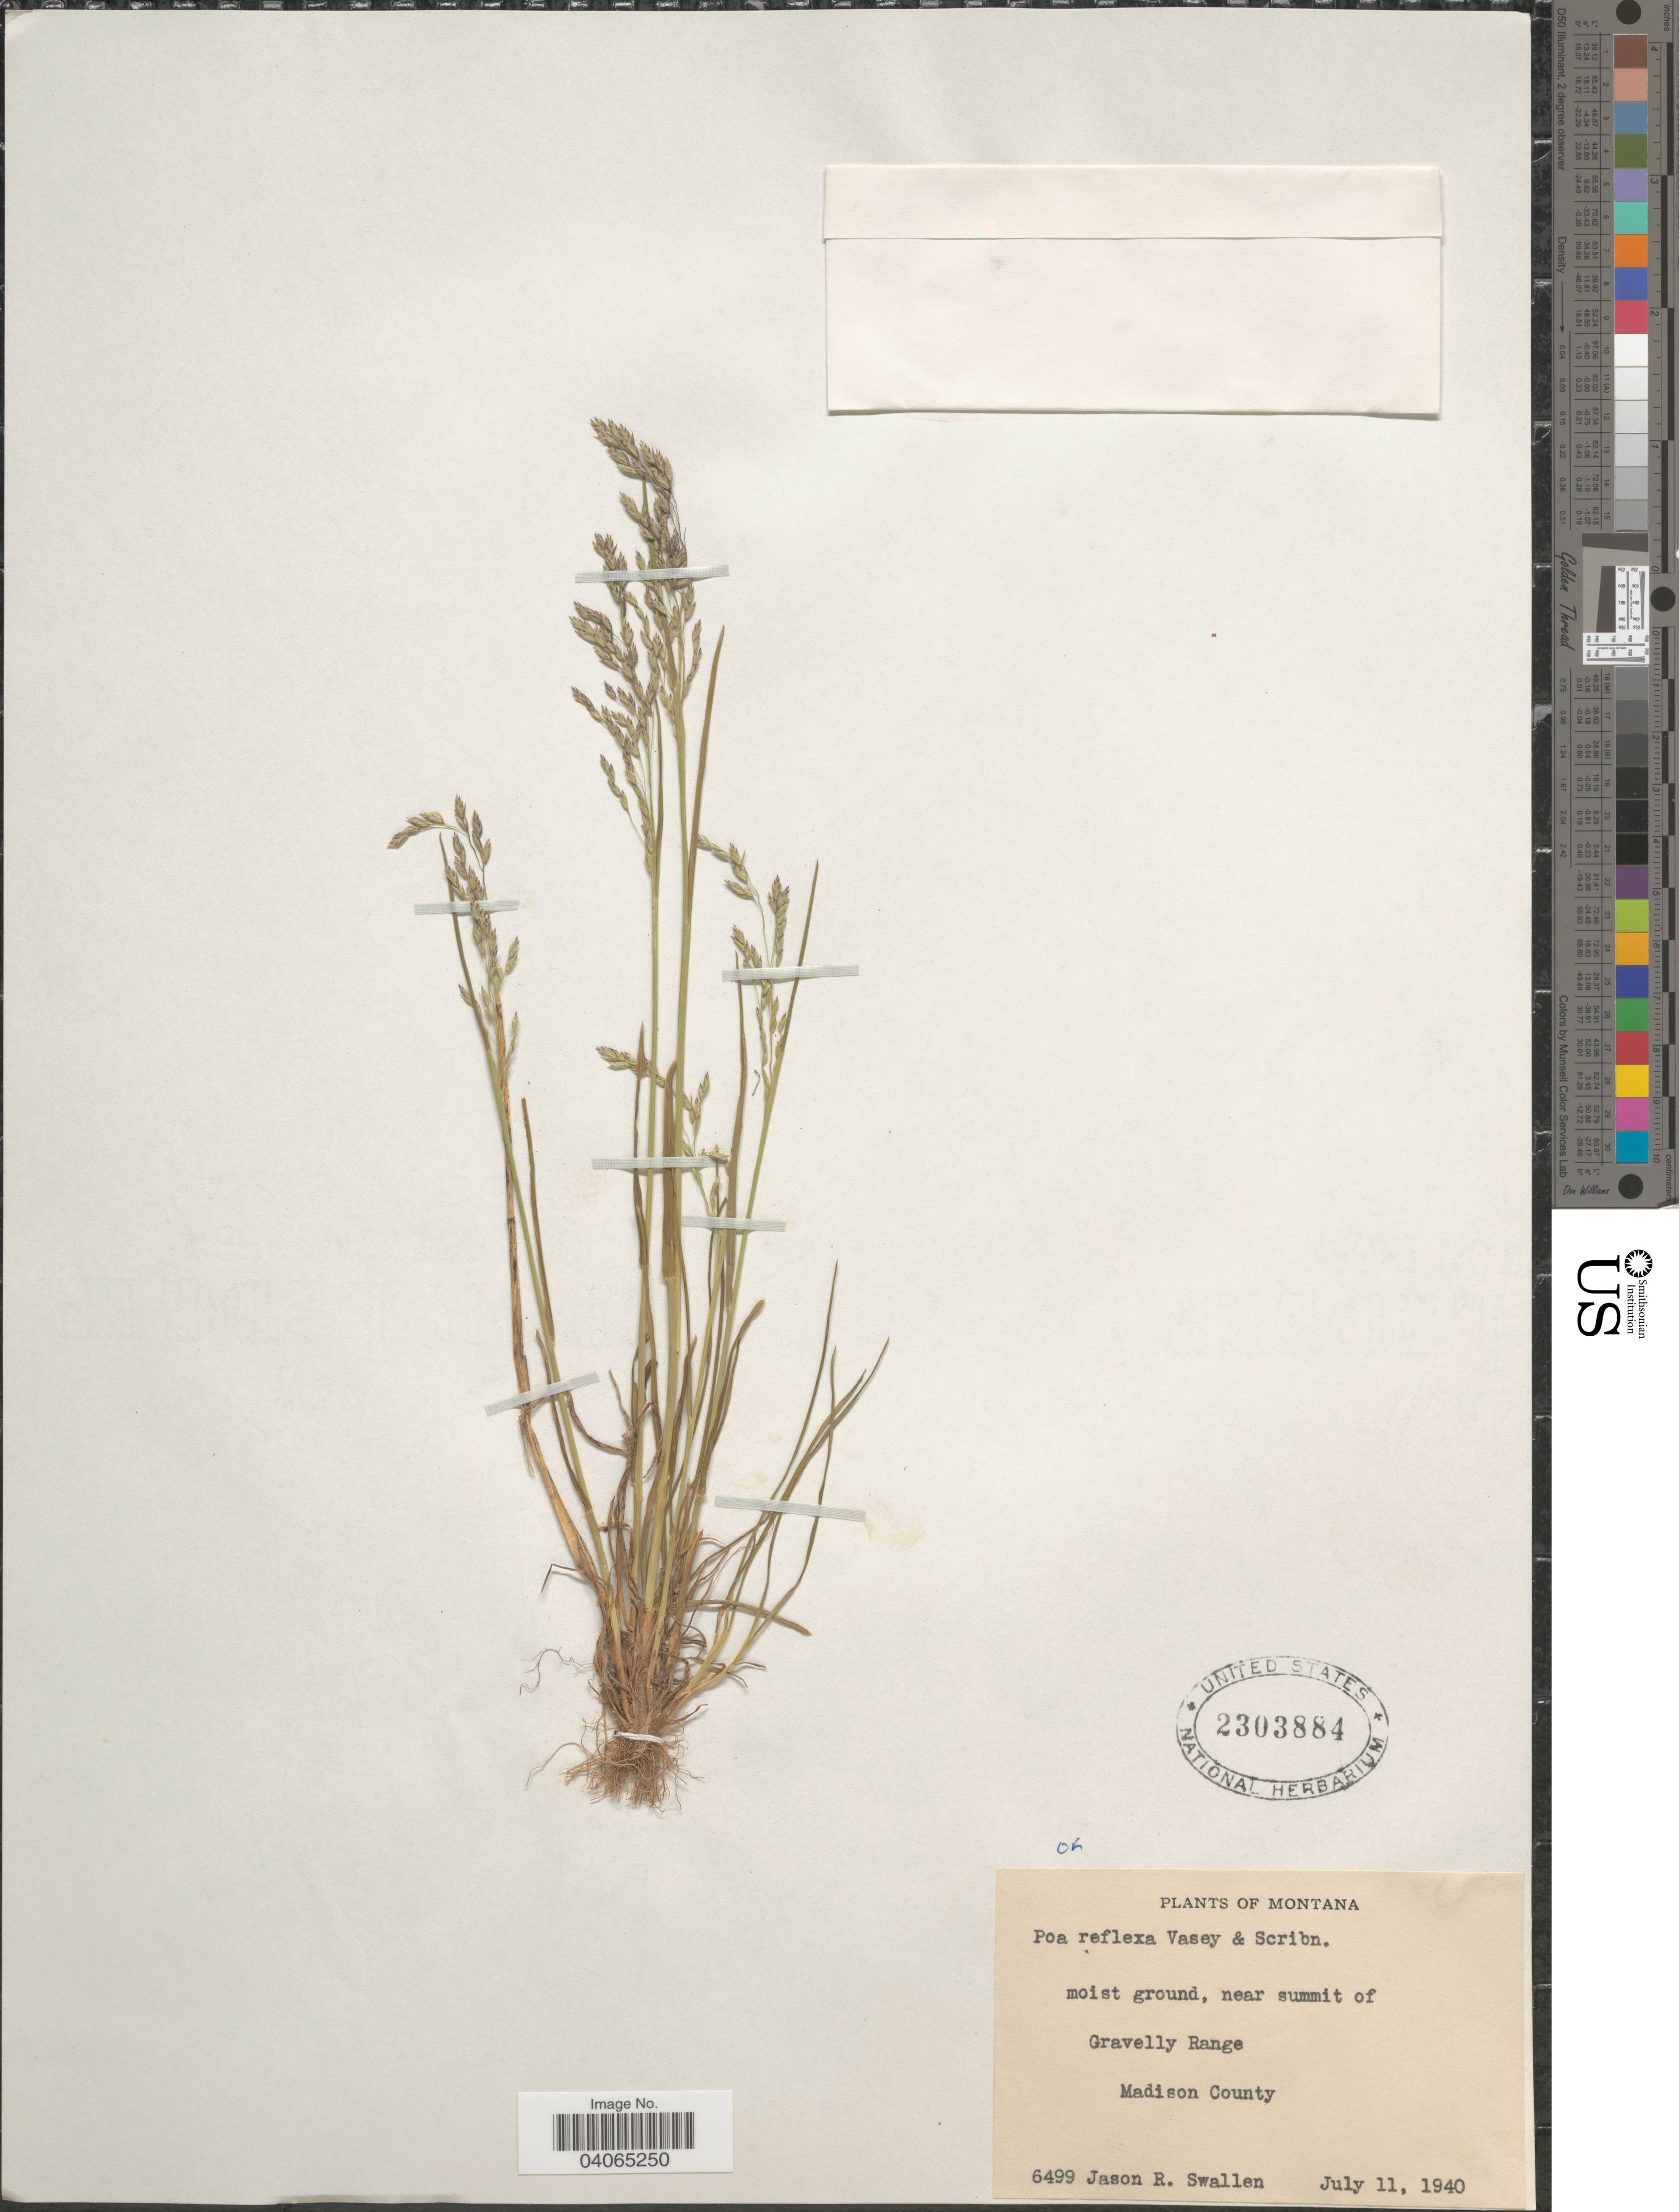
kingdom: Plantae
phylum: Tracheophyta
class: Liliopsida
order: Poales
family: Poaceae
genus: Poa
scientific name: Poa reflexa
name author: Vasey & Scribn.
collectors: J. R. Swallen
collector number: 6499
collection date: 1940-07-11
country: United States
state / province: Montana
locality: Moist ground, near summit of Gravelly Range, Madison County.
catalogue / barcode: US 2303884